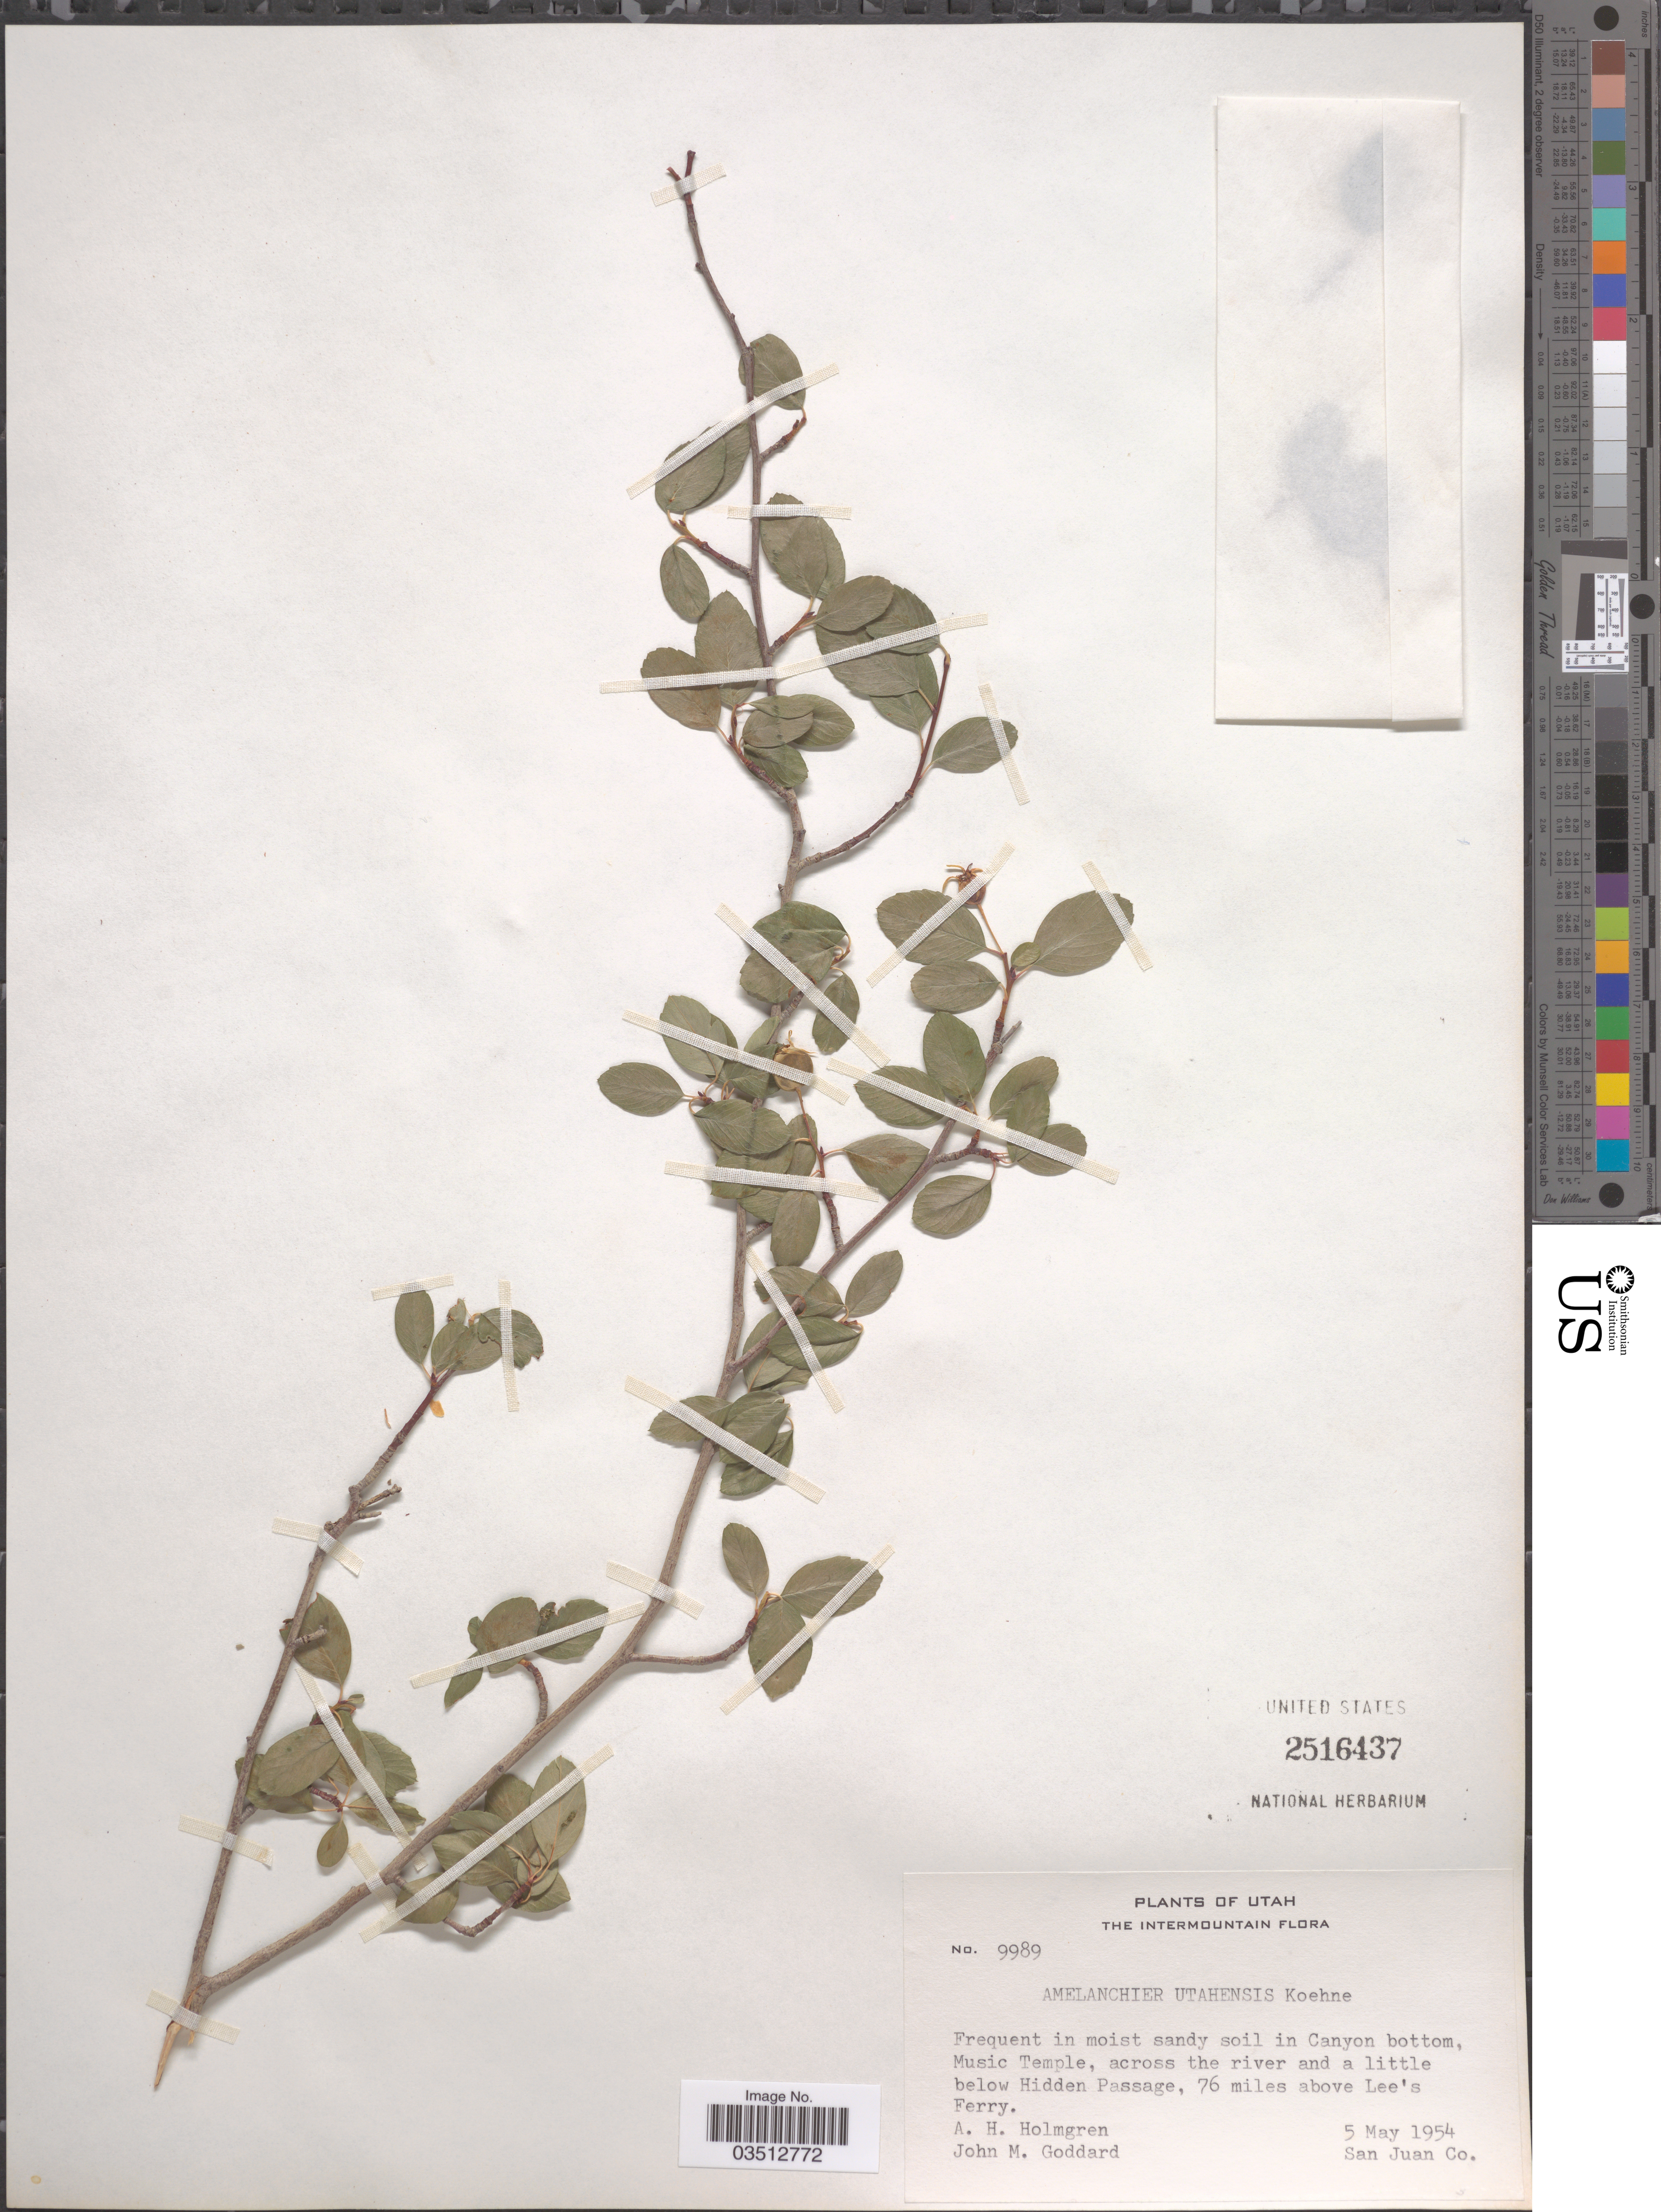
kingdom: Plantae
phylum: Tracheophyta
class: Magnoliopsida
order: Rosales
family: Rosaceae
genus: Amelanchier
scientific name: Amelanchier utahensis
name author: Koehne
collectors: A. H. Holmgren & J. Goddard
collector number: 9989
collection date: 1954-05-05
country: United States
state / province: Utah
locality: The Intermountain. Canyon bottom, Music Temple, across the river and a little below Hidden Passage, 76 miles above Lee's Ferry. San Juan Co.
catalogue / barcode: US 2516437